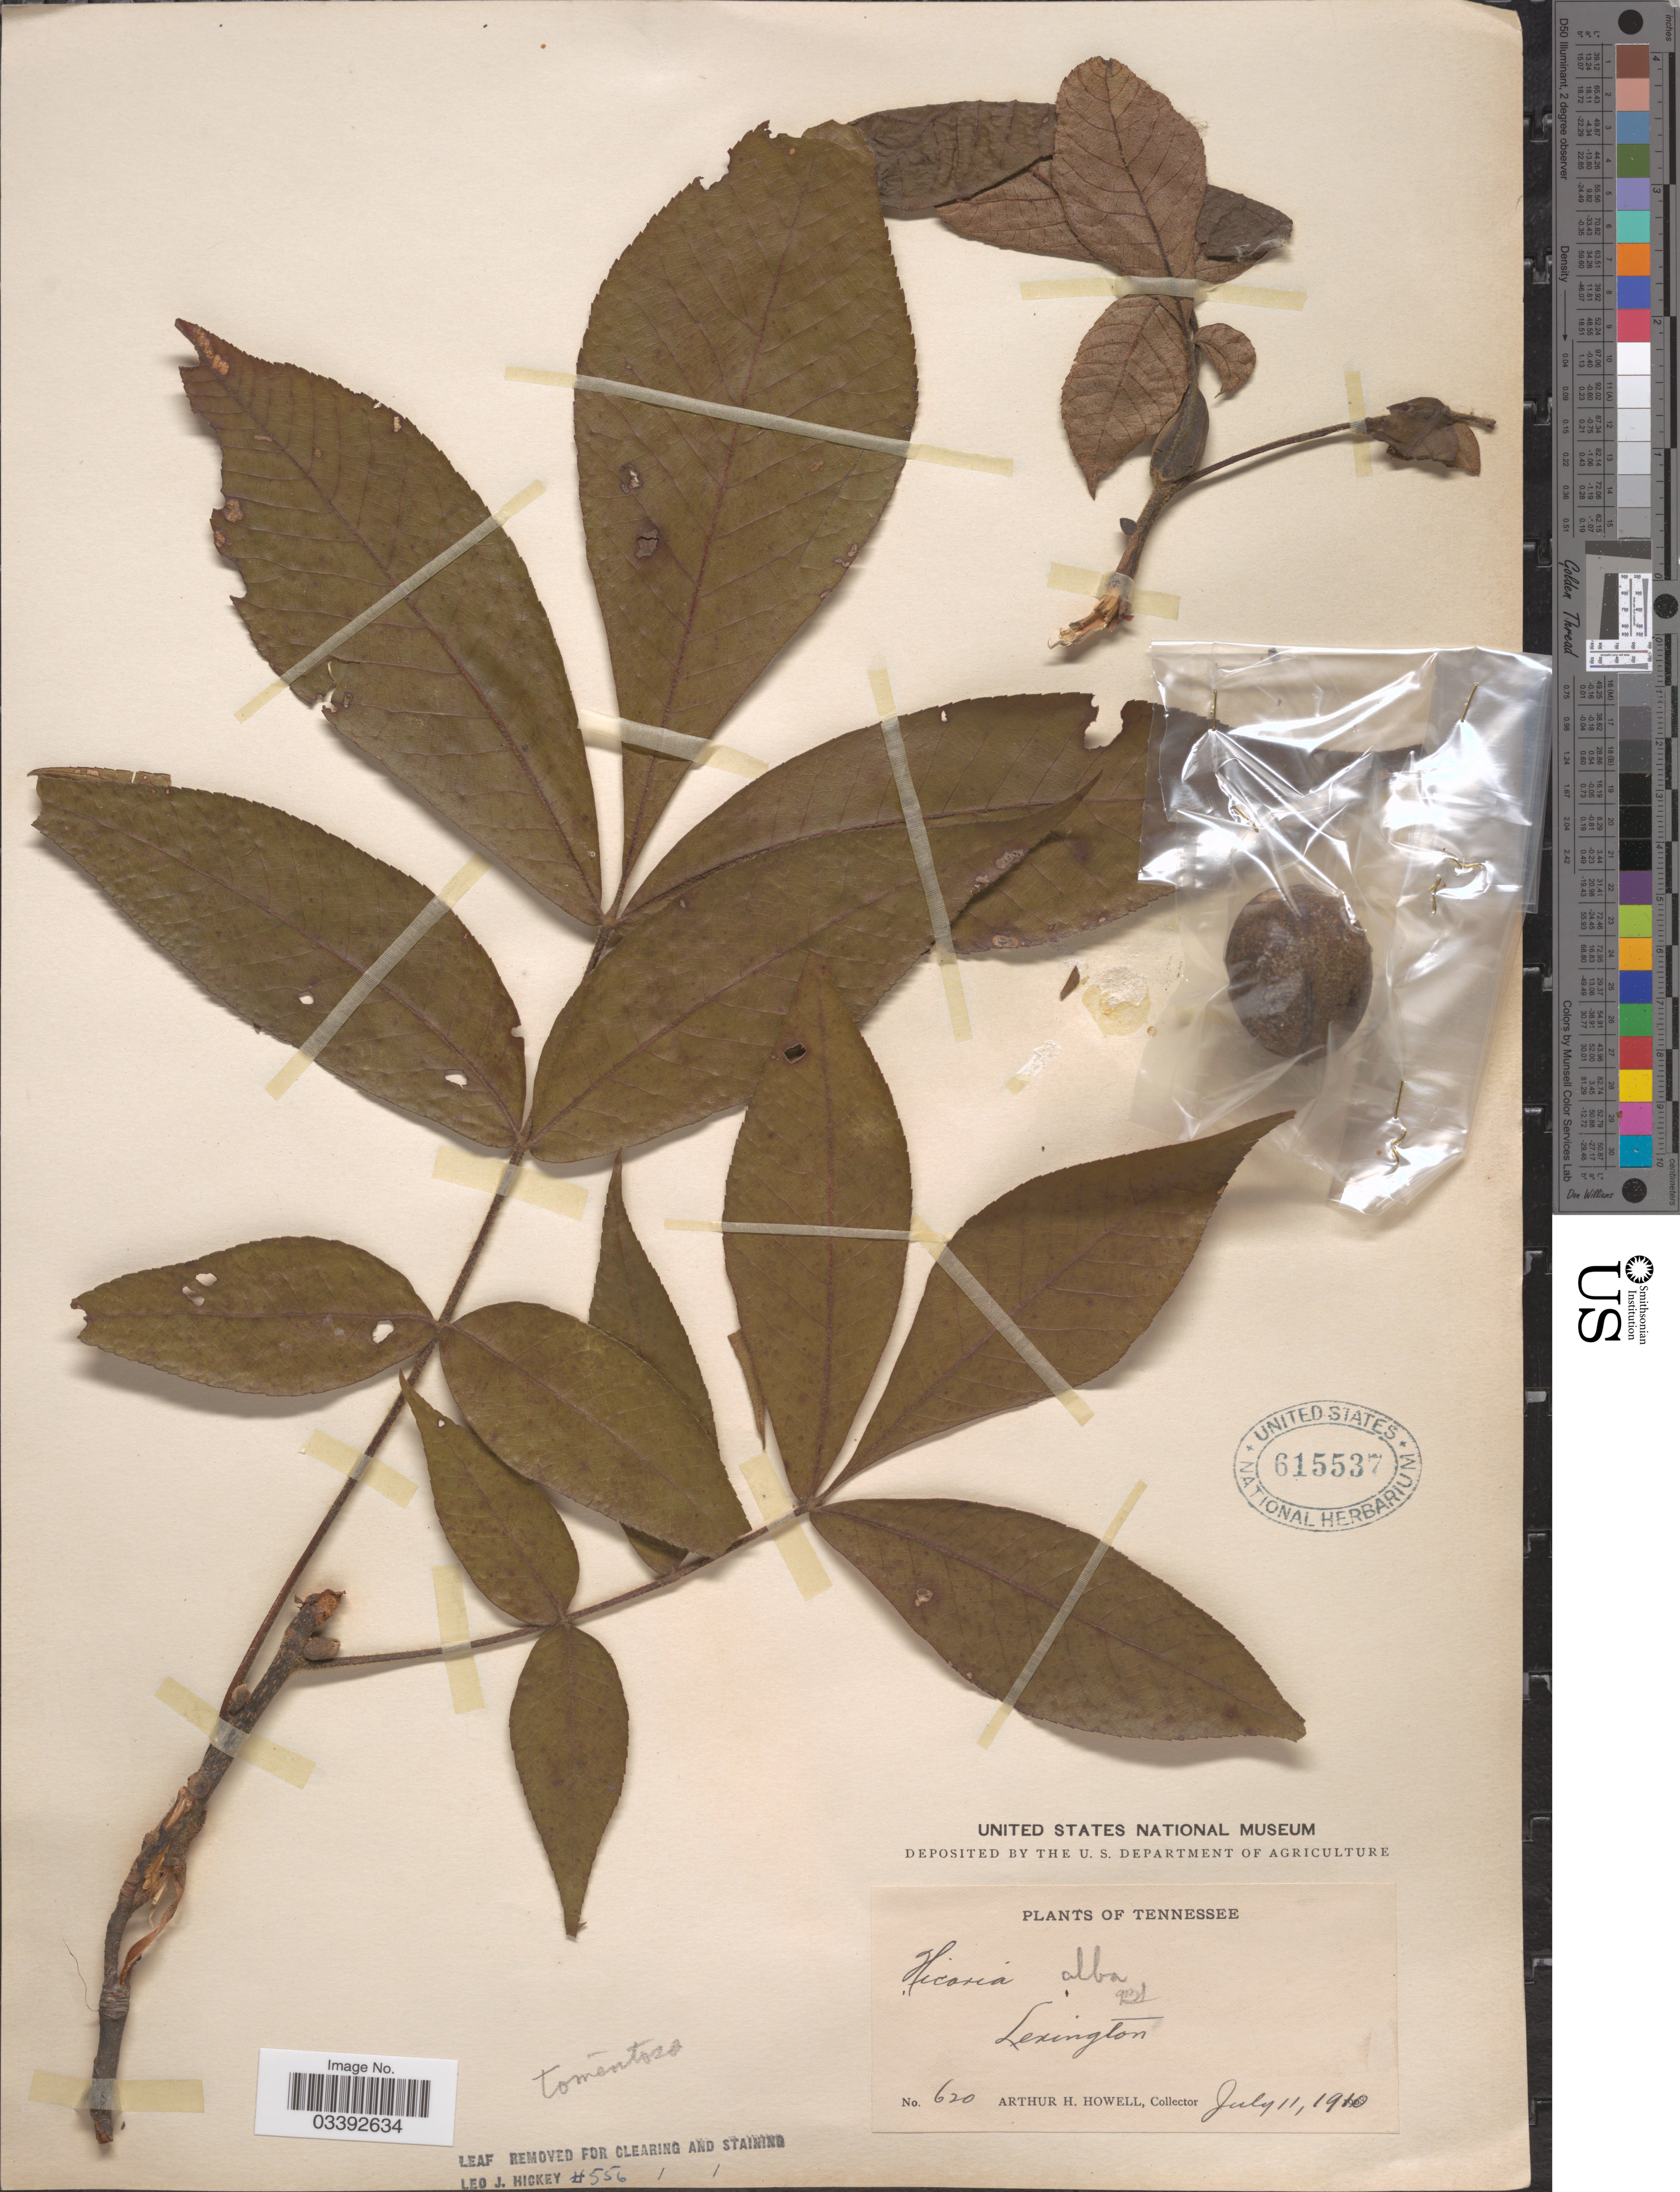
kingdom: Plantae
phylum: Tracheophyta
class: Magnoliopsida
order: Fagales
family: Juglandaceae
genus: Carya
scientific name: Carya tomentosa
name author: (Lam.) Nutt.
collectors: A. Howell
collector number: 620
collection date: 1910-07-11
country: United States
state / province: Tennessee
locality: Lexington.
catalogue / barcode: US 615537